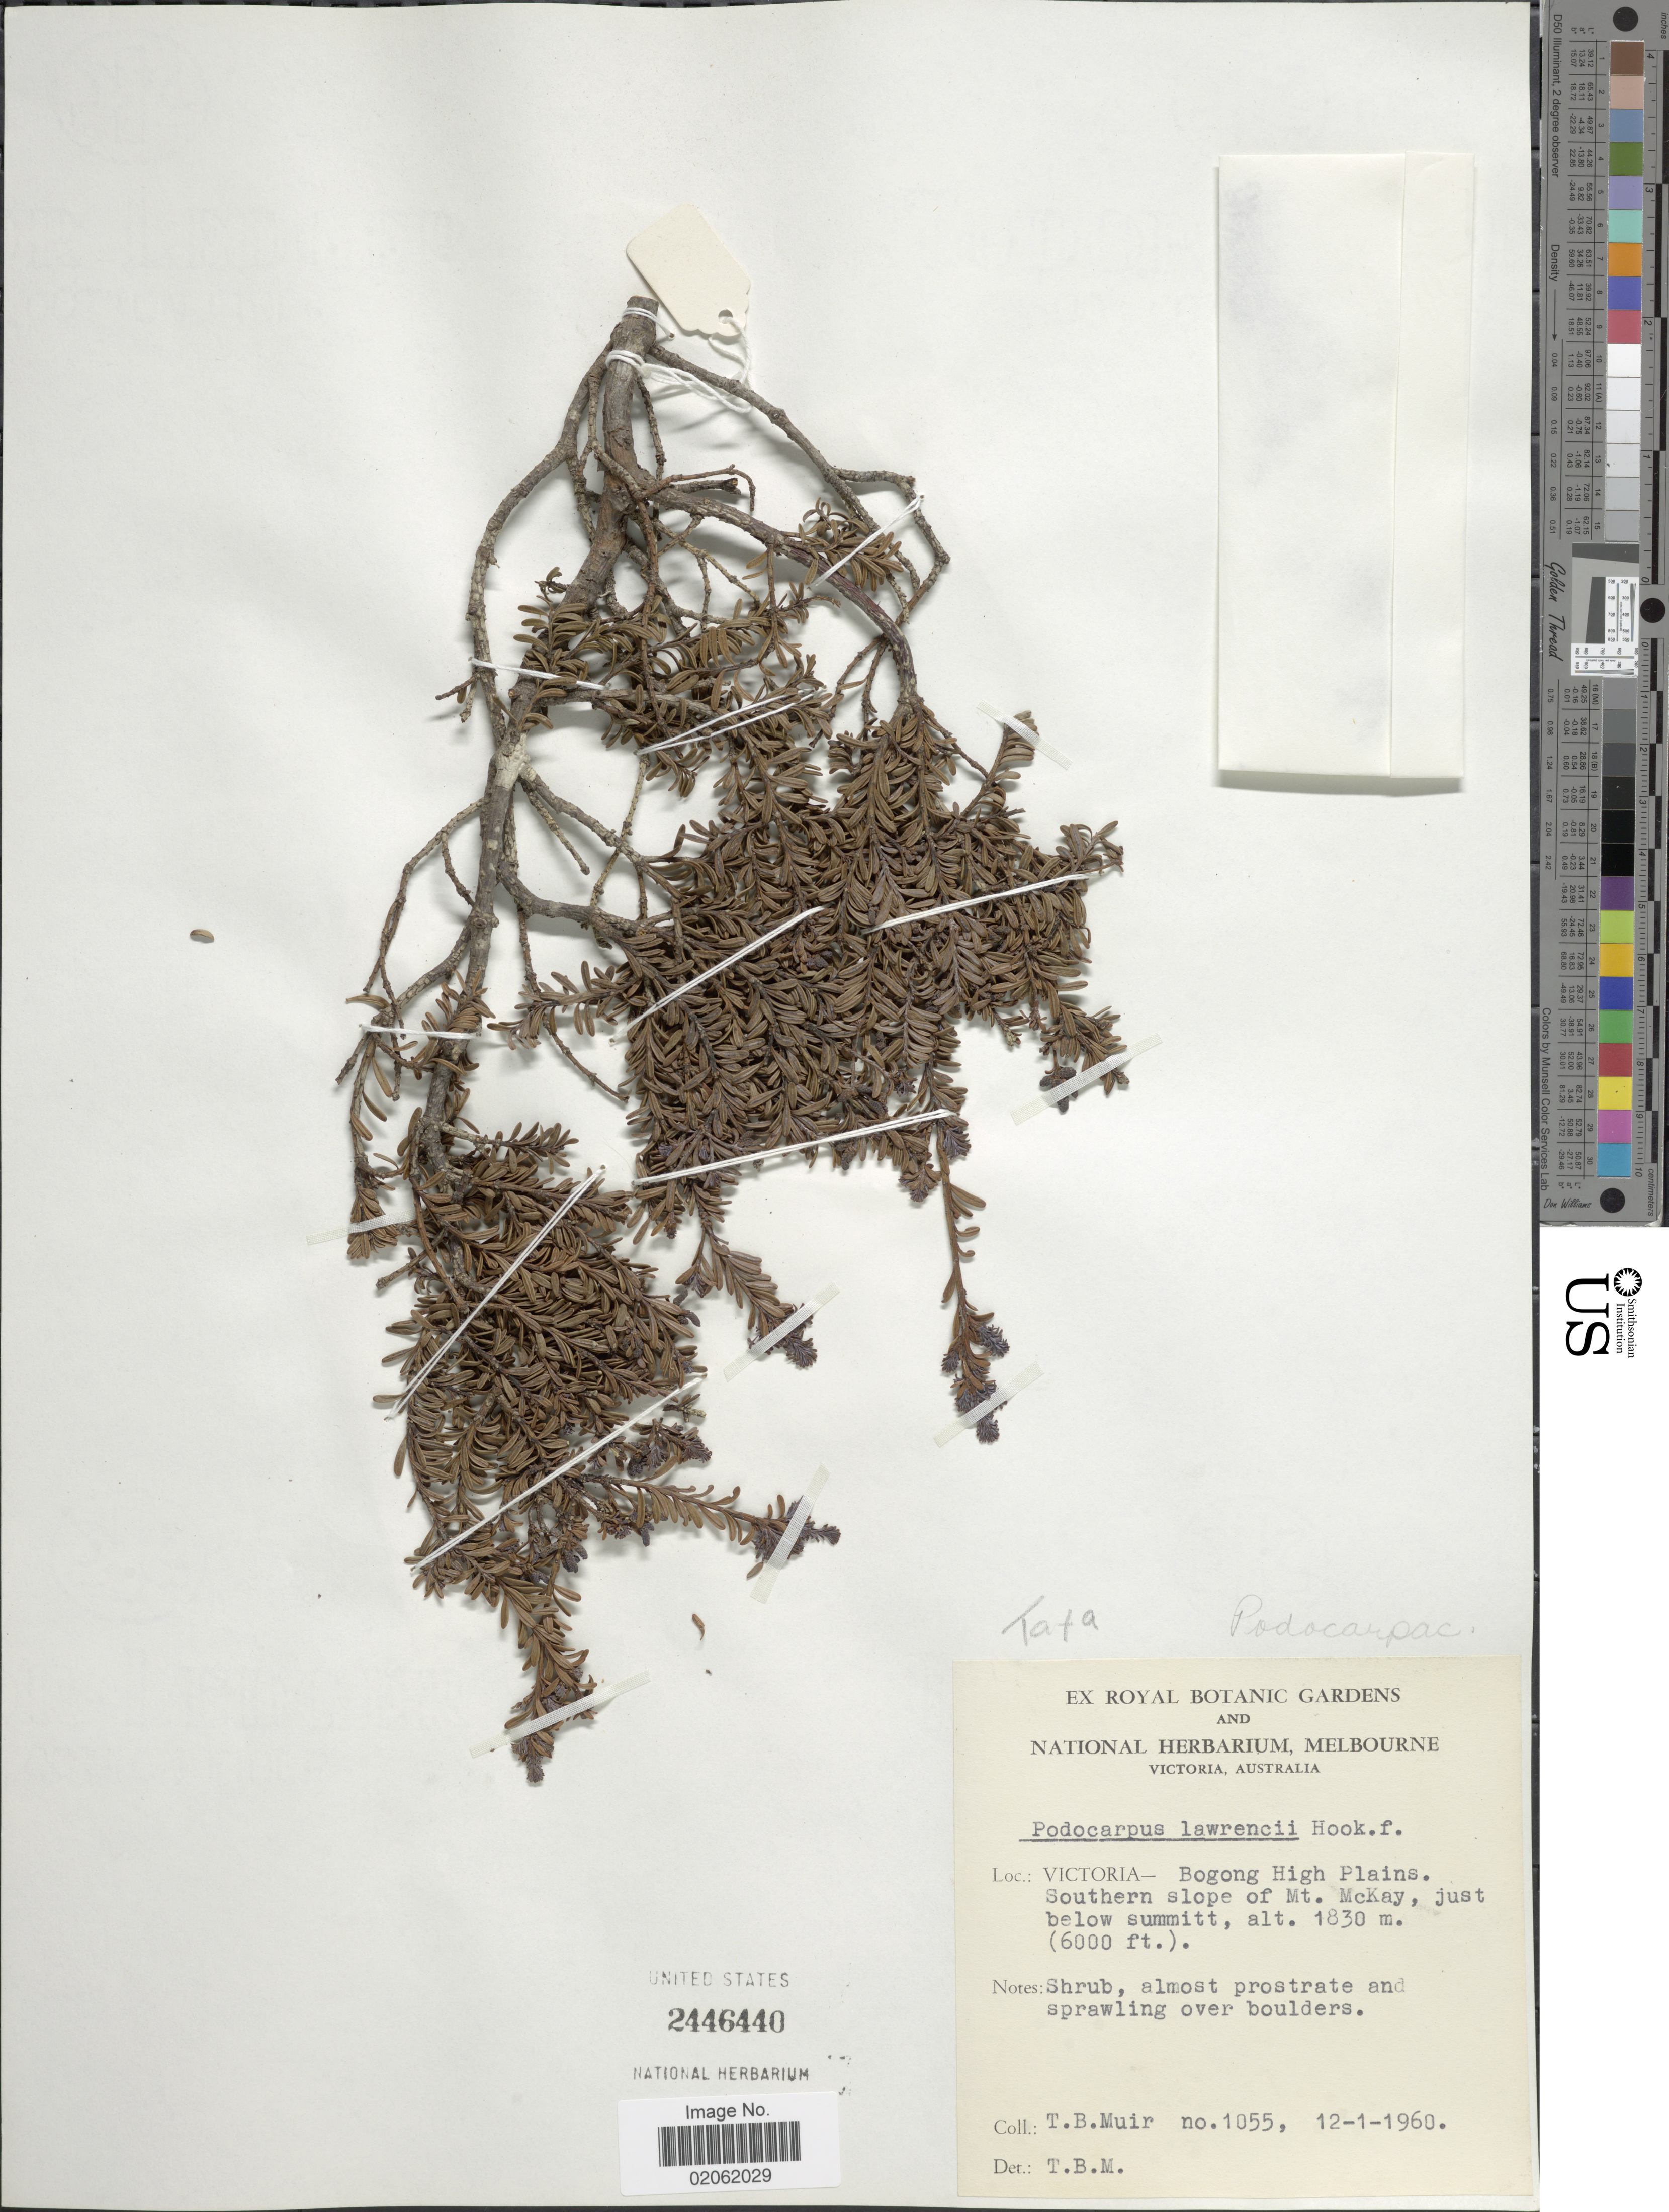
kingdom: Plantae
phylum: Tracheophyta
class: Pinopsida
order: Pinales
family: Podocarpaceae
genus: Podocarpus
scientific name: Podocarpus alpinus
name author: R. Br. ex Hook. f.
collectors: T. Muir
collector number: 1055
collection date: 1960-01-12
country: Australia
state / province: Victoria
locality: Victoria-Bogong High Plains. Southern slope of Mt. McKay, just below of summit.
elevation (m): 1830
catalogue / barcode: US 2446440